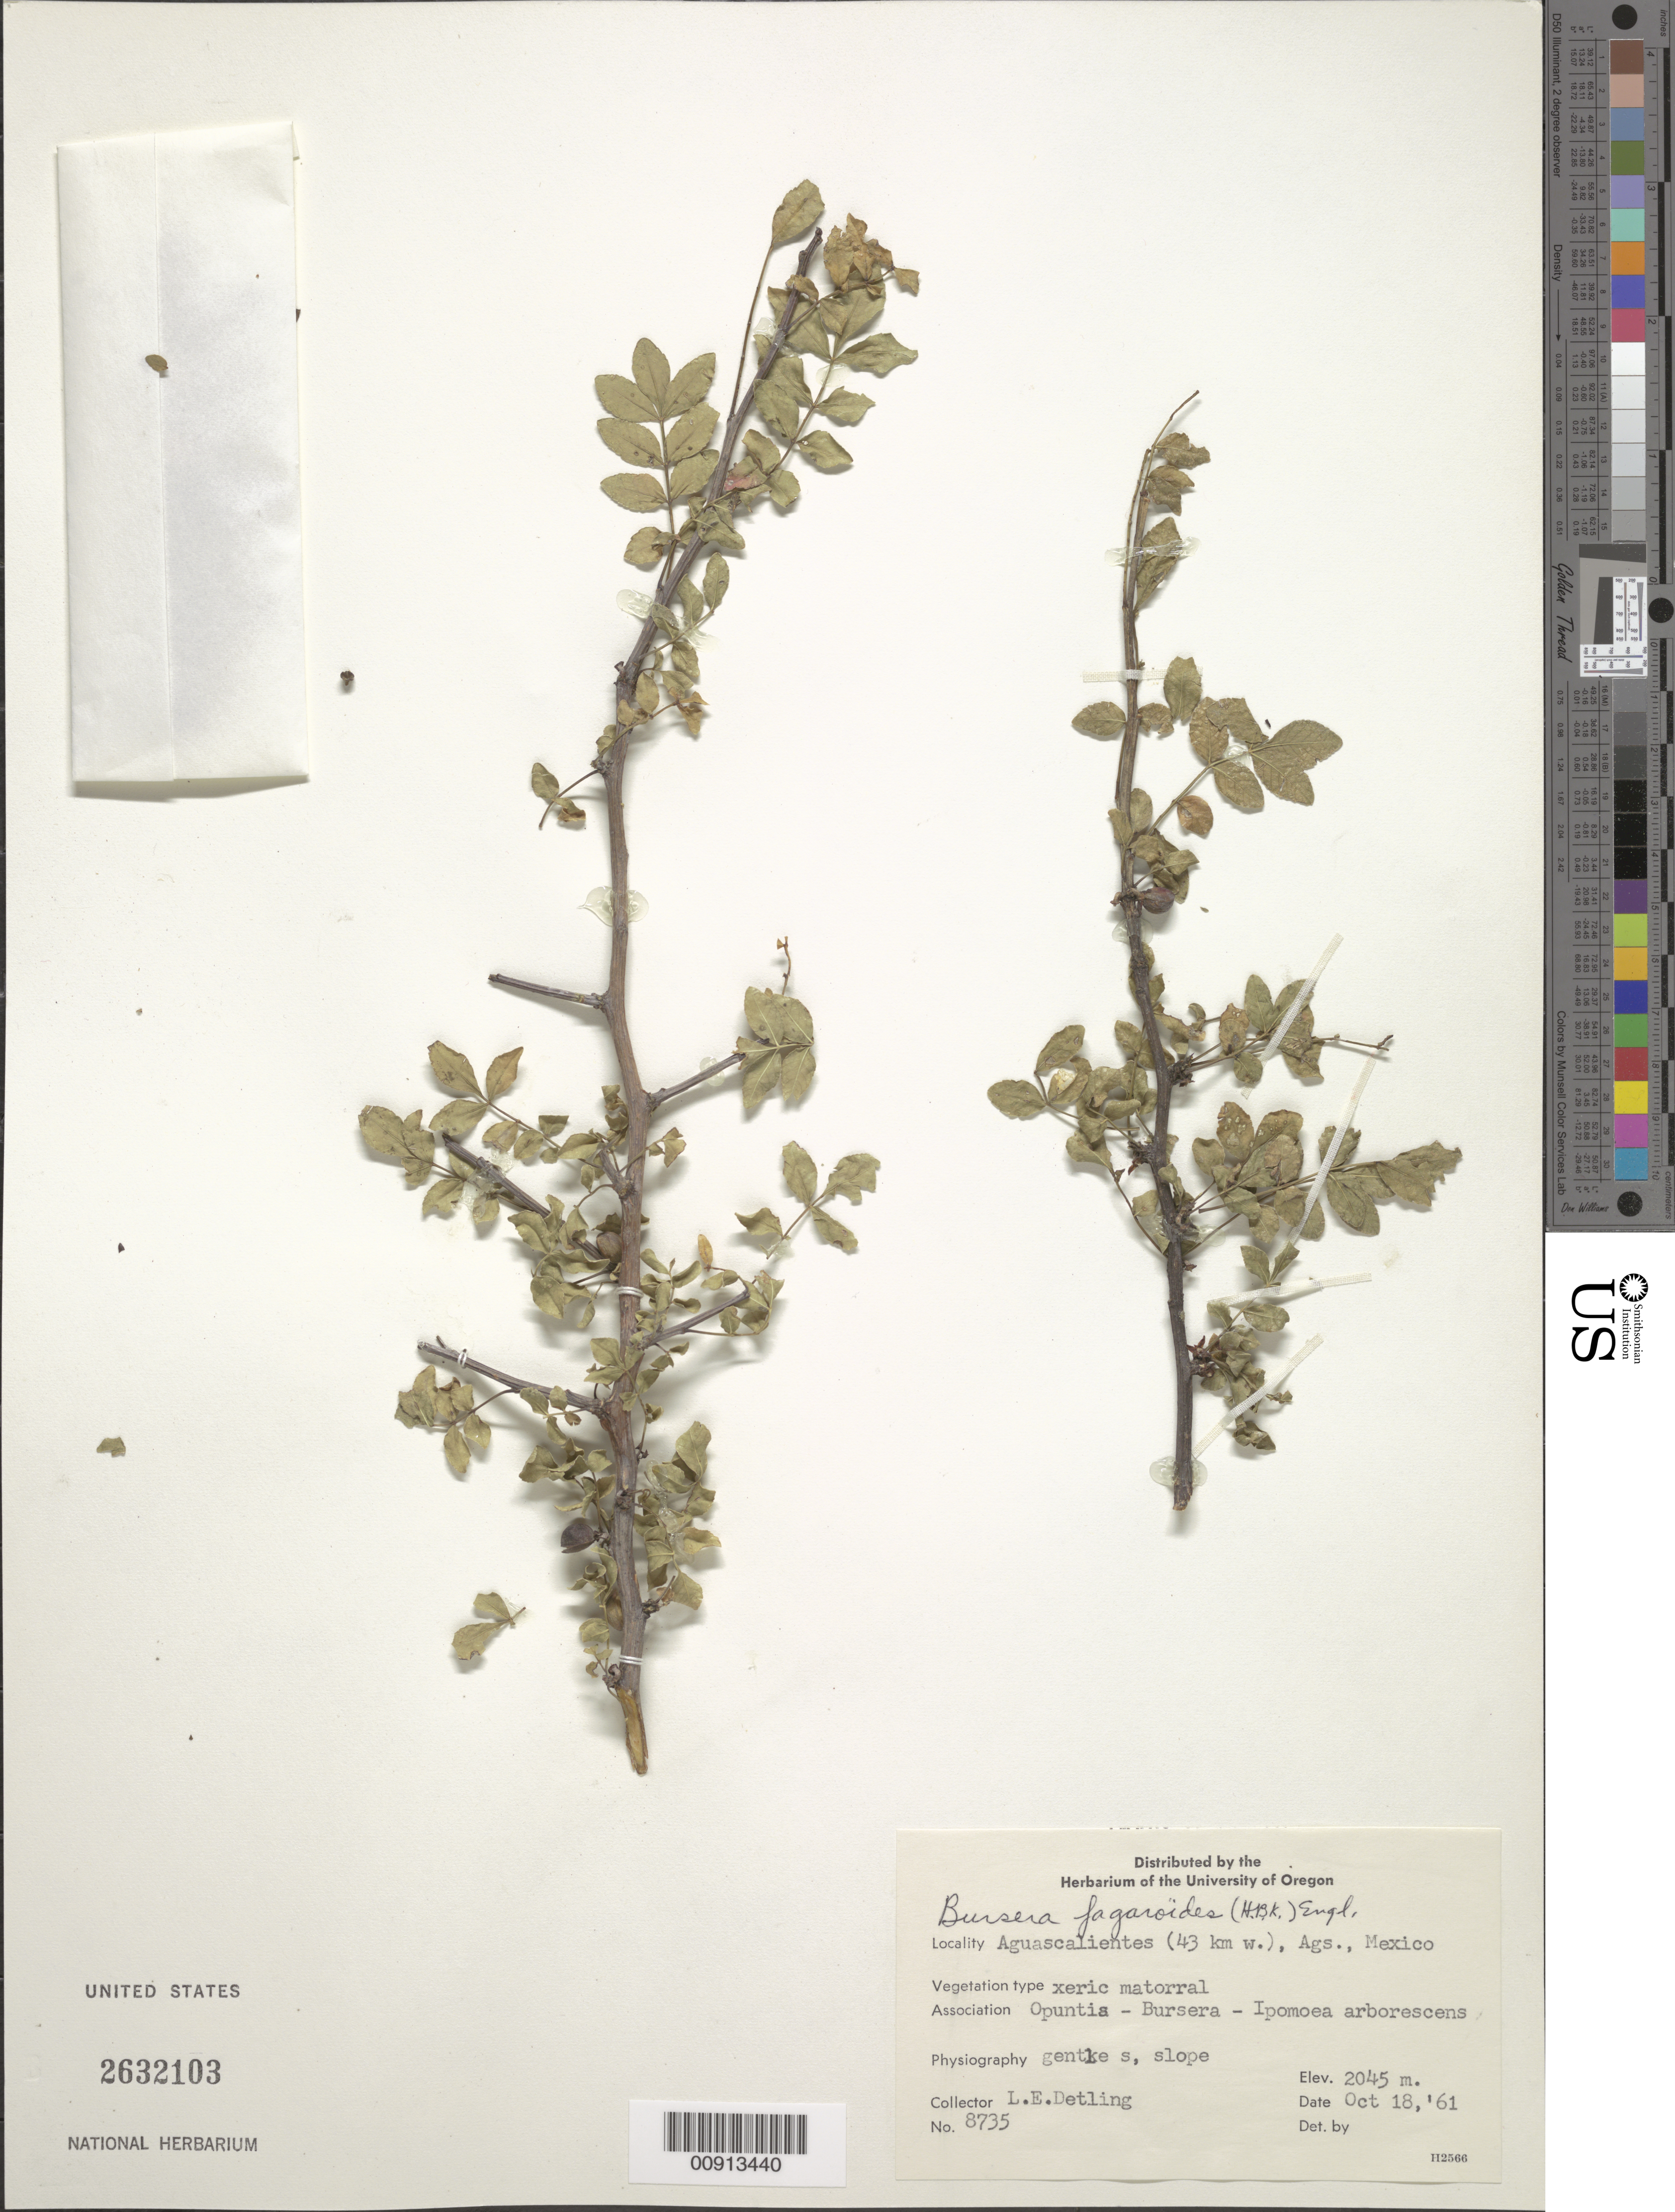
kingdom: Plantae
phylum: Tracheophyta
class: Magnoliopsida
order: Sapindales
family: Burseraceae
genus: Bursera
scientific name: Bursera inaguensis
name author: Britton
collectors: L. E. Detling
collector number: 8735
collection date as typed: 18 Oct 1961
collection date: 1961-10-18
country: Mexico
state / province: Aguascalientes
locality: Aguascalientes (43 km W.), Aguascalientes.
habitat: Xeric matorral. Assoc: Opuntia - Bursera - Ipomoea arborescens. Physiography gentle S. slope.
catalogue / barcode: US 2632103